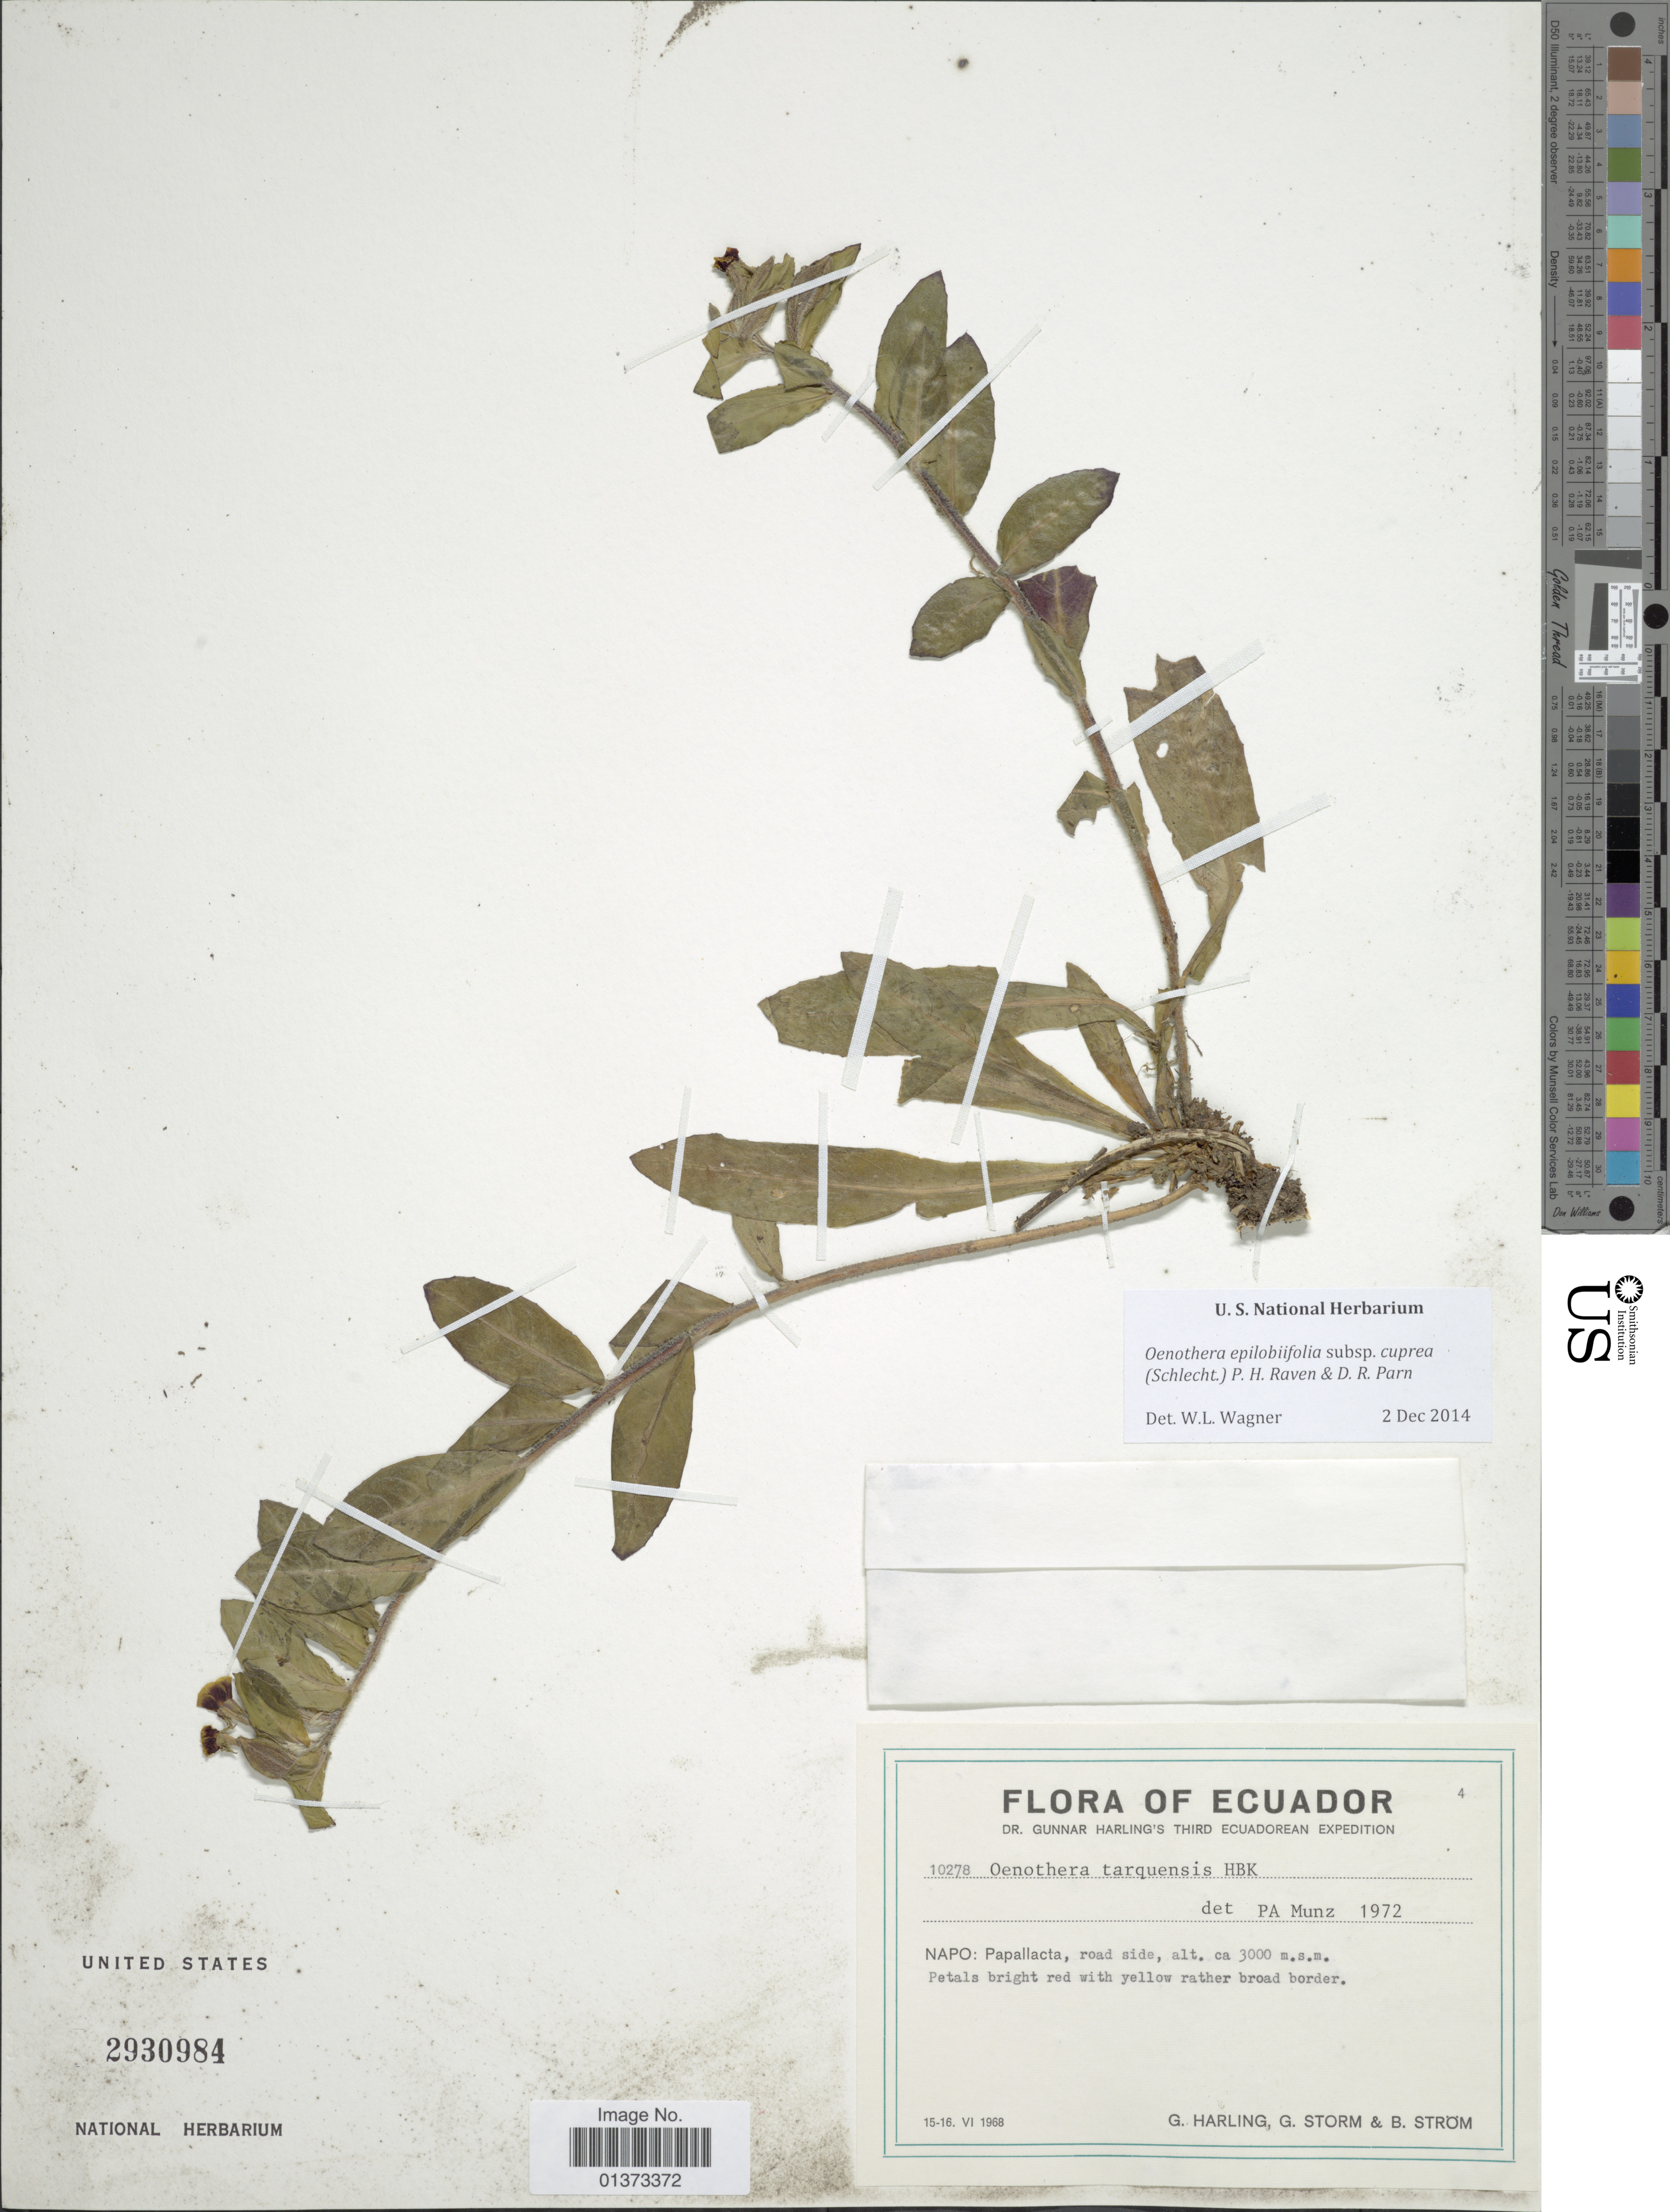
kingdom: Plantae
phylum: Tracheophyta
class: Magnoliopsida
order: Myrtales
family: Onagraceae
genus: Oenothera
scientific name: Oenothera epilobiifolia subsp. cuprea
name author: (Schltdl.) P.H. Raven & D.R. Parn.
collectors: G. Harling, G. Storm & B. Ström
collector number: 10278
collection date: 1968-06-15/1968-06-16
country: Ecuador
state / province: Napo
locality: Papallacta, road side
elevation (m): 3000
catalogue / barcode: US 2930984